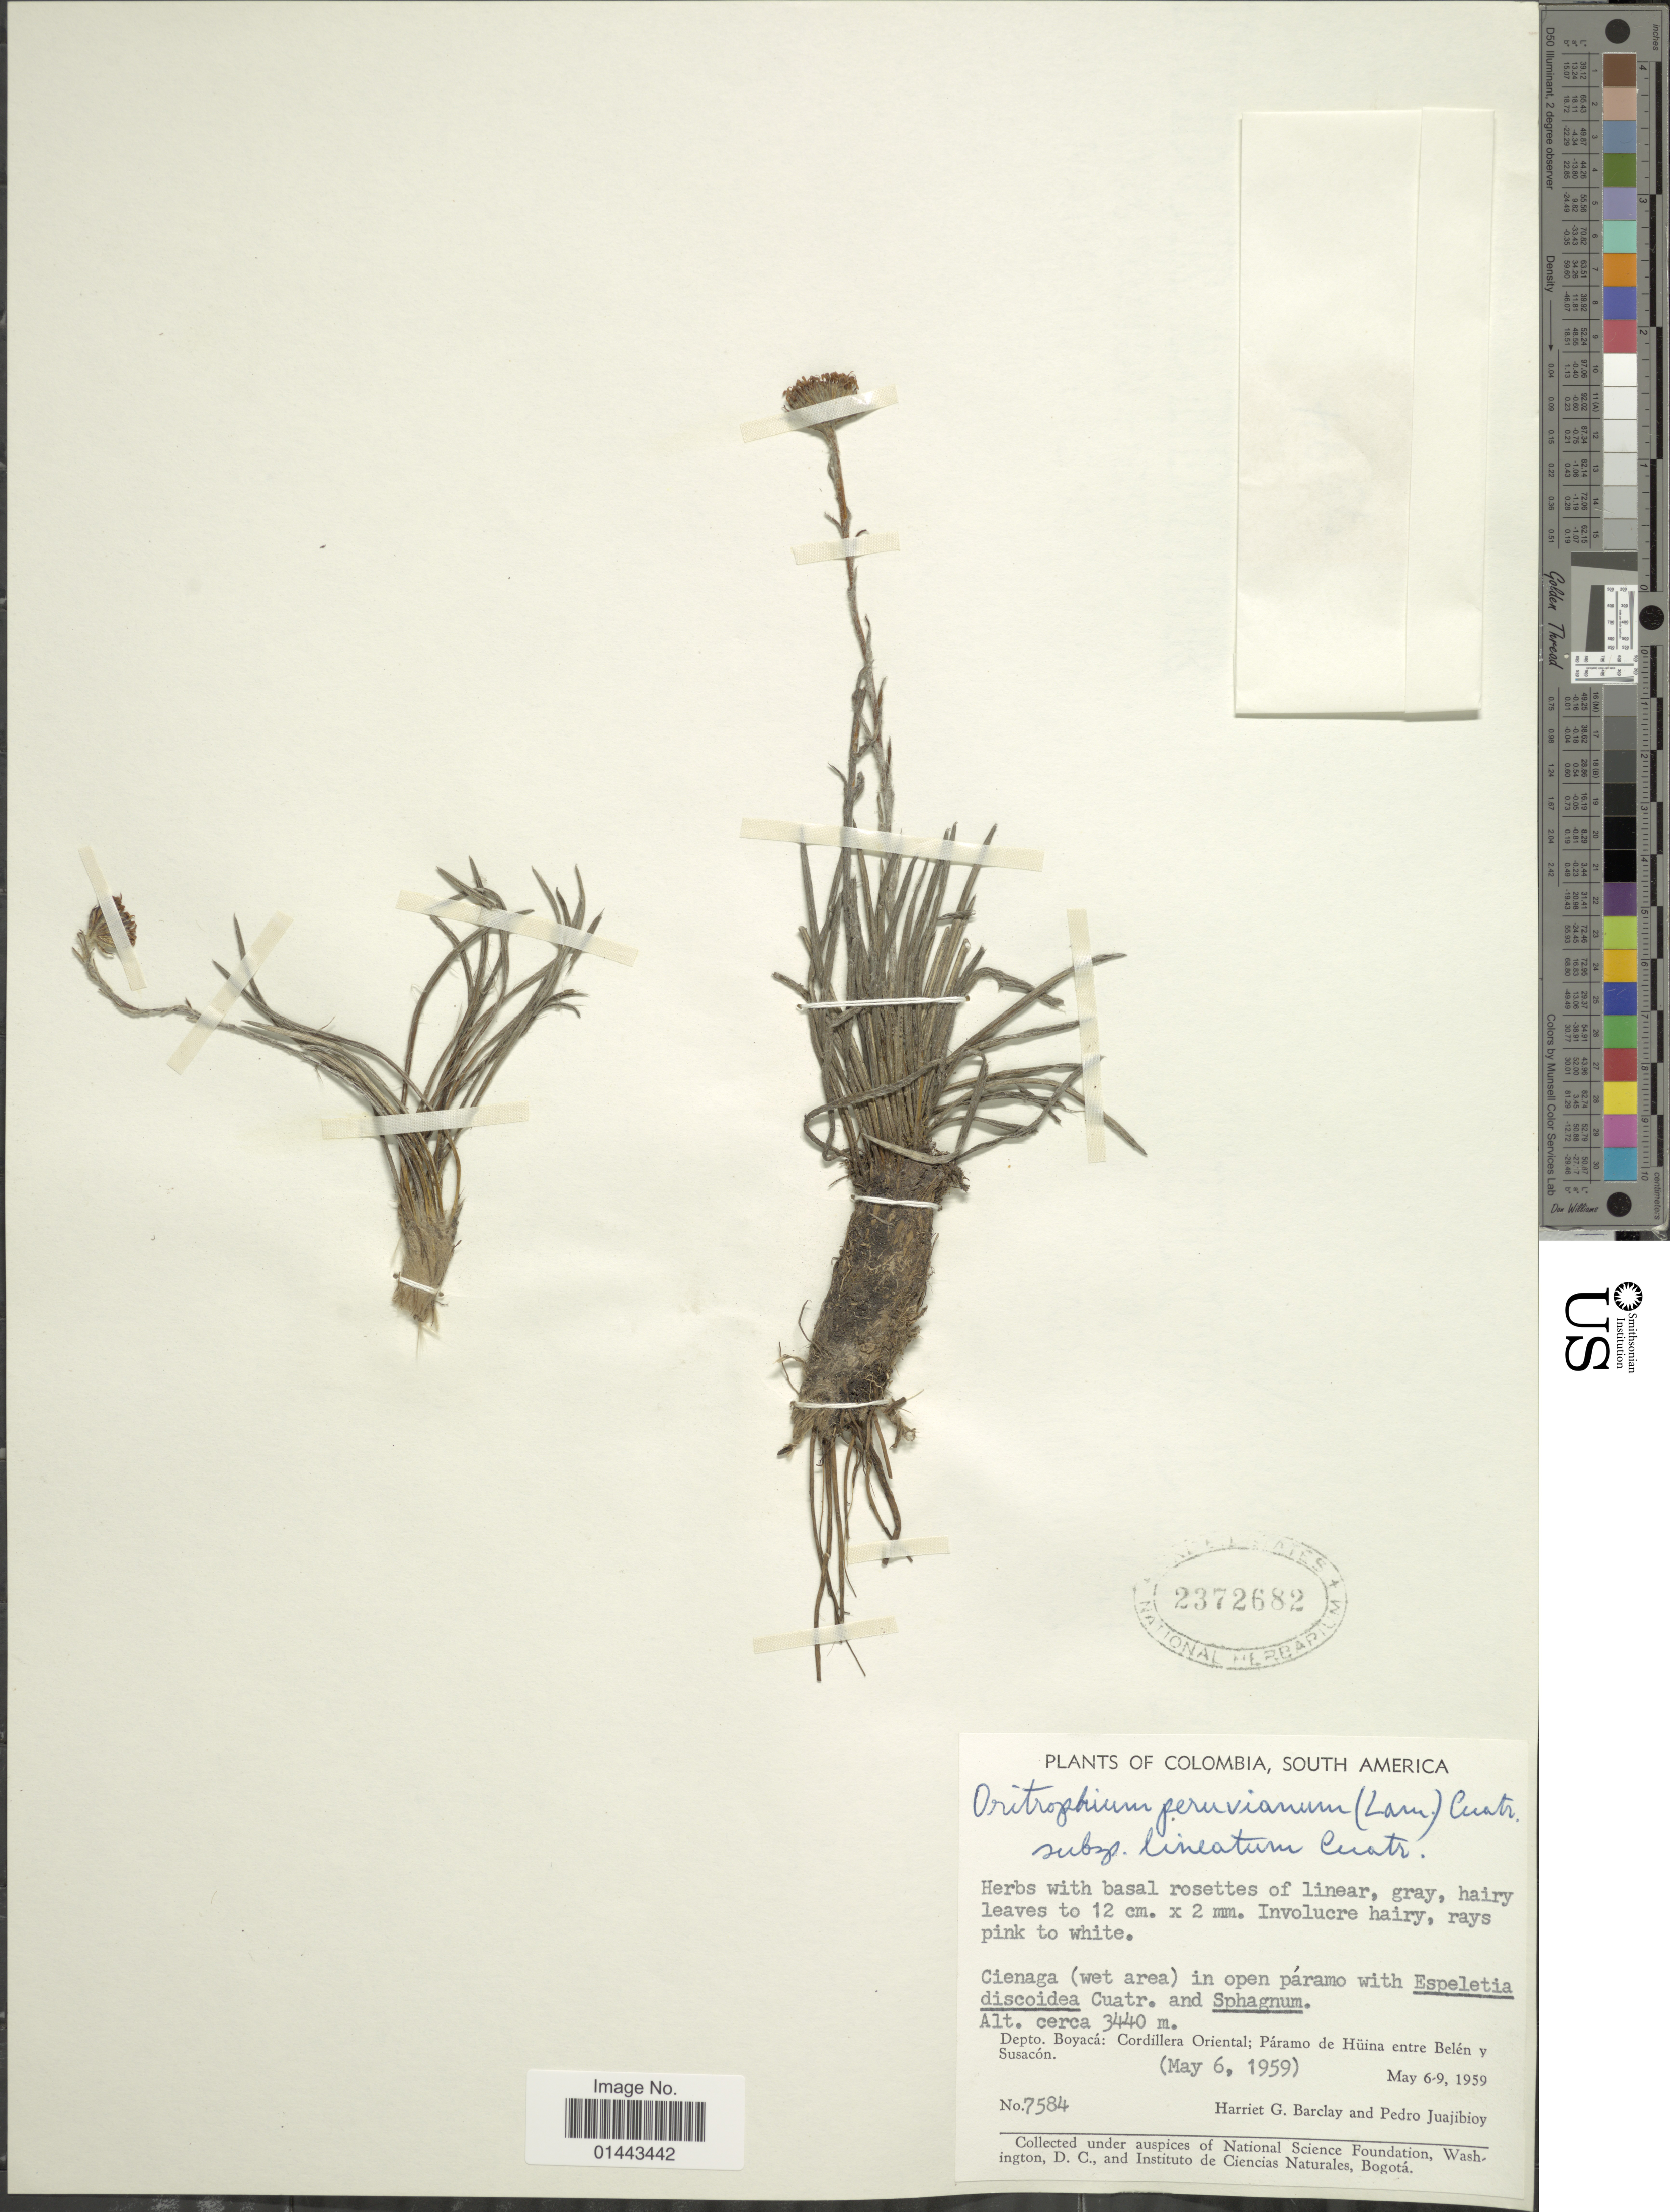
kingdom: Plantae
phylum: Tracheophyta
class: Magnoliopsida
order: Asterales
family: Asteraceae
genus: Oritrophium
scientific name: Oritrophium peruvianum subsp. lineatum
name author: (Cuatrec.) Cuatrec.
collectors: H. G. Barclay & P. Juajibioy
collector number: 7584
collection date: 1959-05-06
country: Colombia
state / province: Boyacá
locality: Cienaga (wet area) in open paramo, Cordillera Oriental; Paramo de Huina entre Belen y Susacon.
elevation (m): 3440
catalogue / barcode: US 2372682